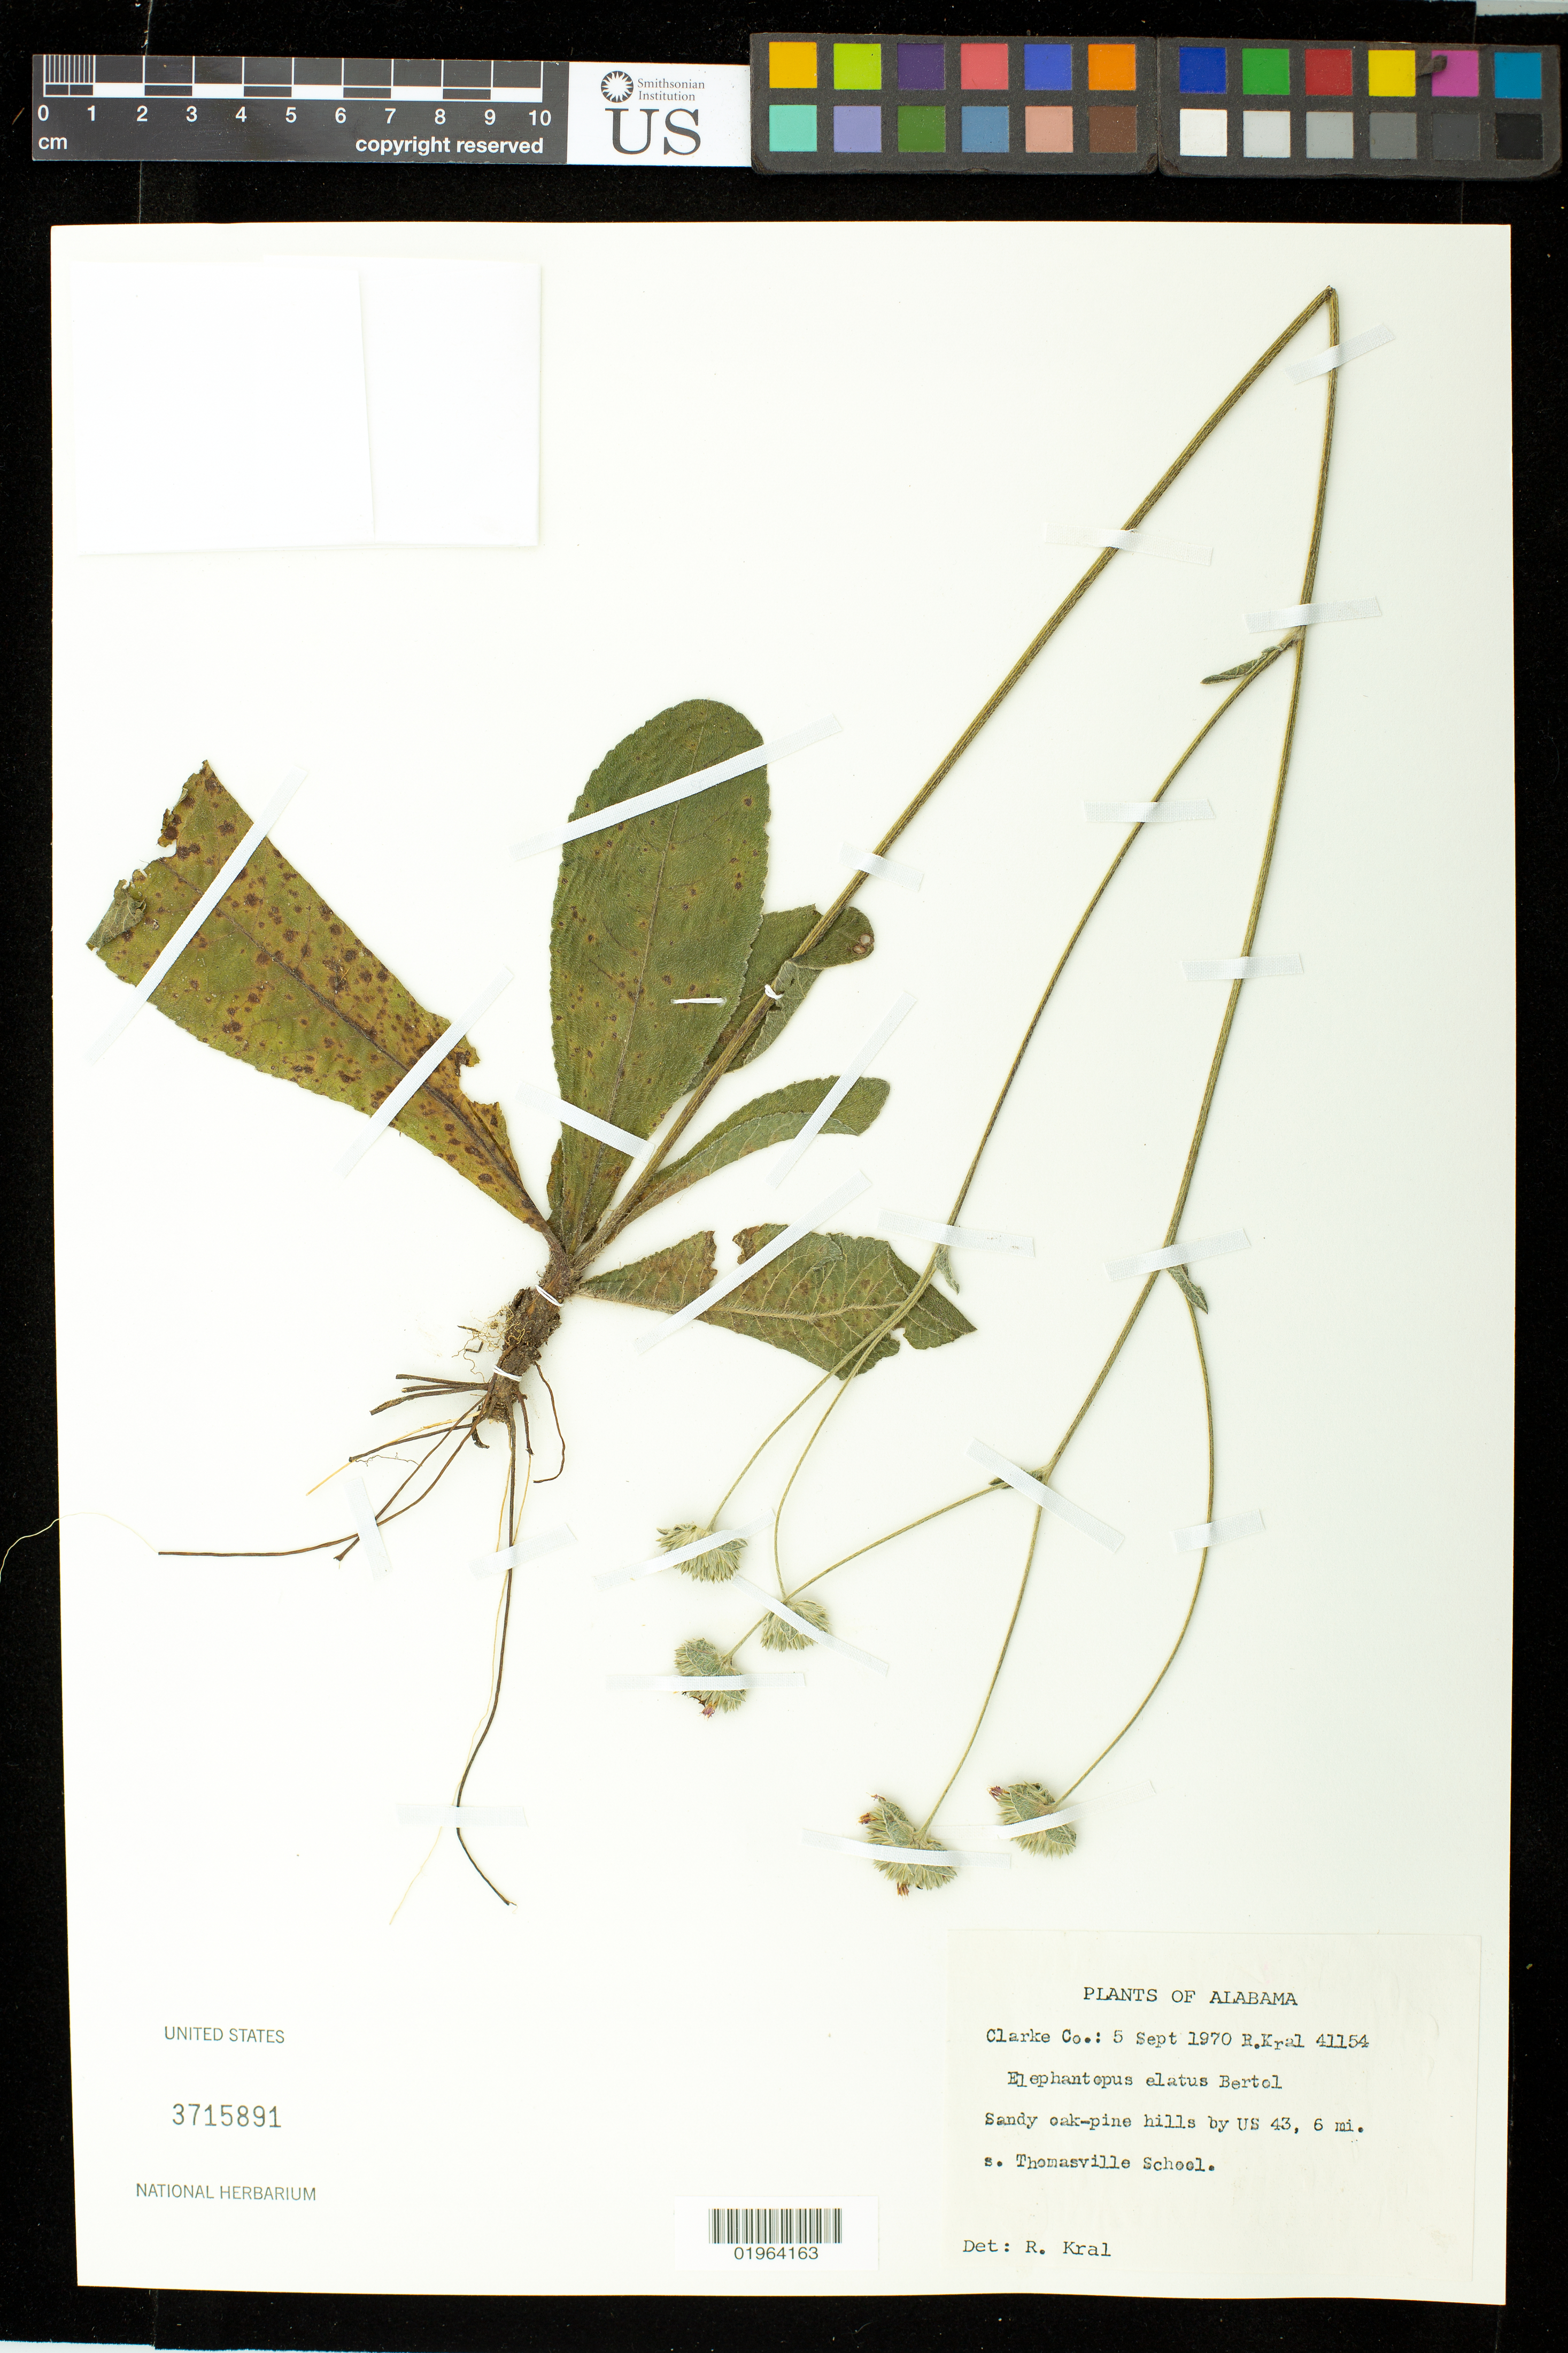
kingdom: Plantae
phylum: Tracheophyta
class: Magnoliopsida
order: Asterales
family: Asteraceae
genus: Elephantopus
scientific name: Elephantopus elatus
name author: Bertol.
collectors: R. Kral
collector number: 41154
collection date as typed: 5 Sep 1970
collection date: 1970-09-05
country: United States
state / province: Alabama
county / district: Clarke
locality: by US 43, 6 mi. s. Thomasville School.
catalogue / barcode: US 3715891